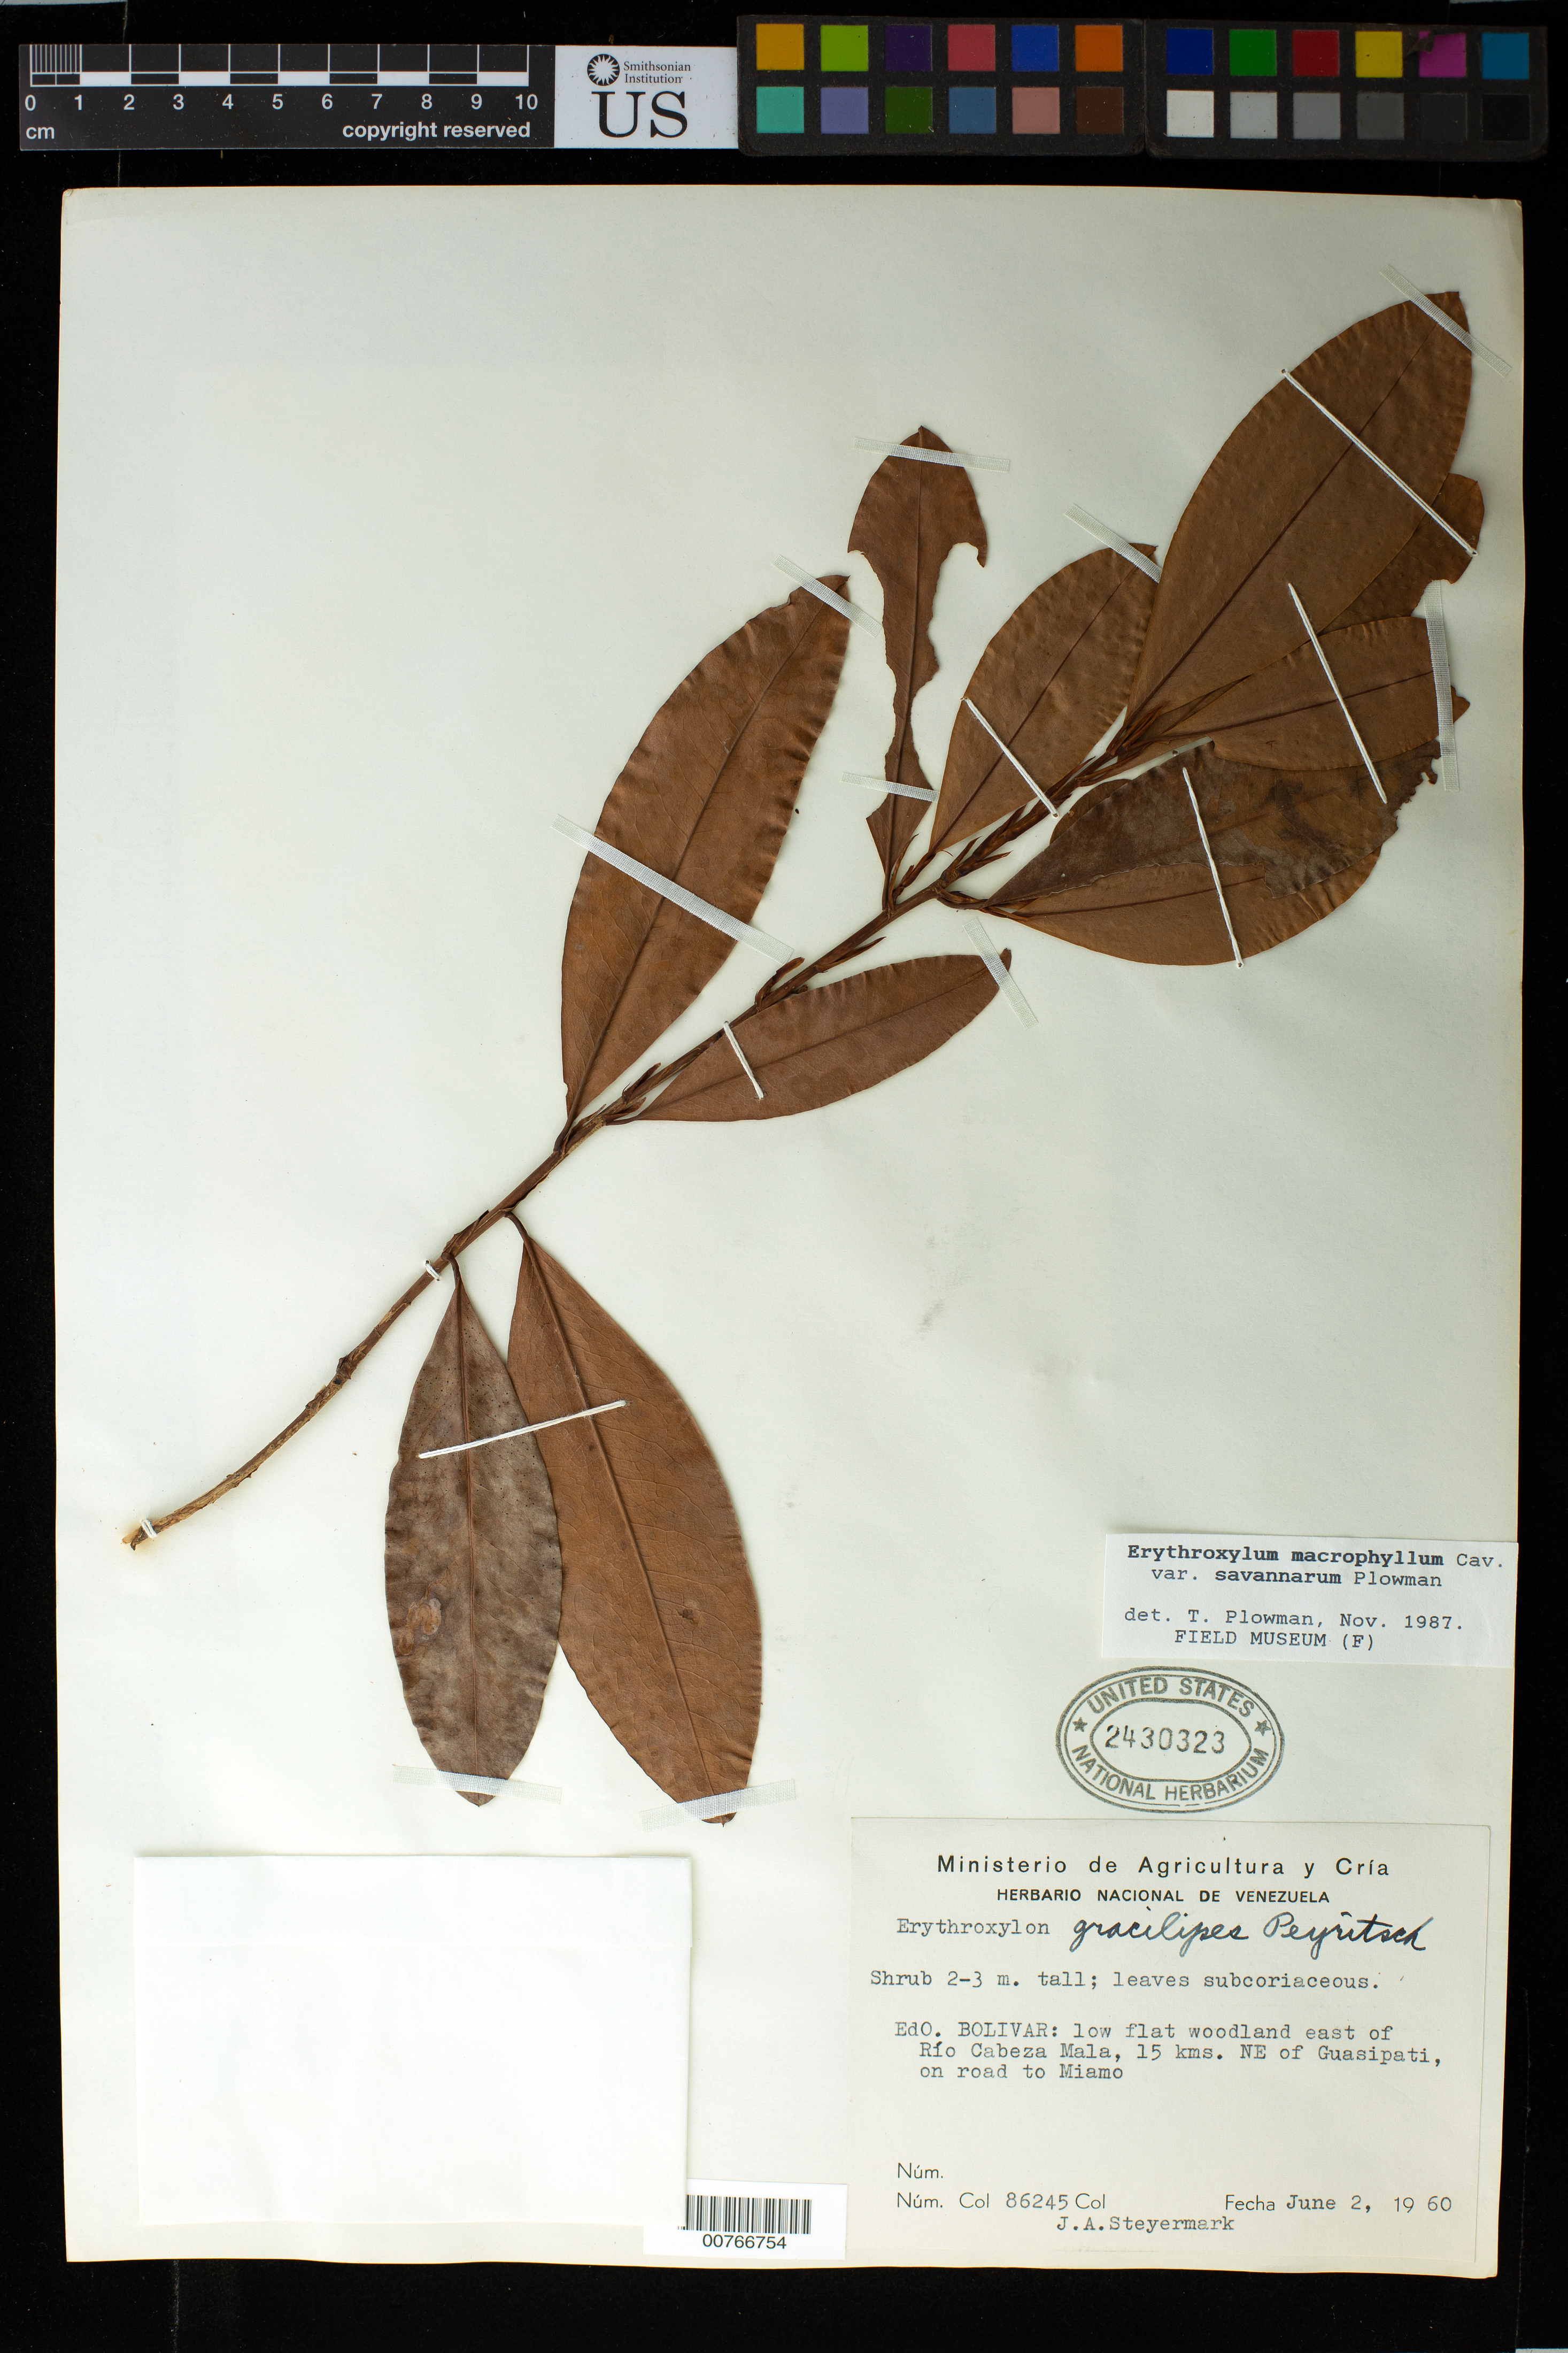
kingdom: Plantae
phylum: Tracheophyta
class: Magnoliopsida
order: Malpighiales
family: Erythroxylaceae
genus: Erythroxylum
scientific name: Erythroxylum macrophyllum var. savannarum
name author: Plowman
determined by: Plowman, Timothy C.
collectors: J. Steyermark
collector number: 86245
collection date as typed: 2-Jun-60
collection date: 1960-06-02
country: Venezuela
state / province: Bolívar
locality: Río Cabeza Mala, E of and 15 km NE of Guasipati, on road to Miamo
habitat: Low flat woodland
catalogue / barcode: US 2430323